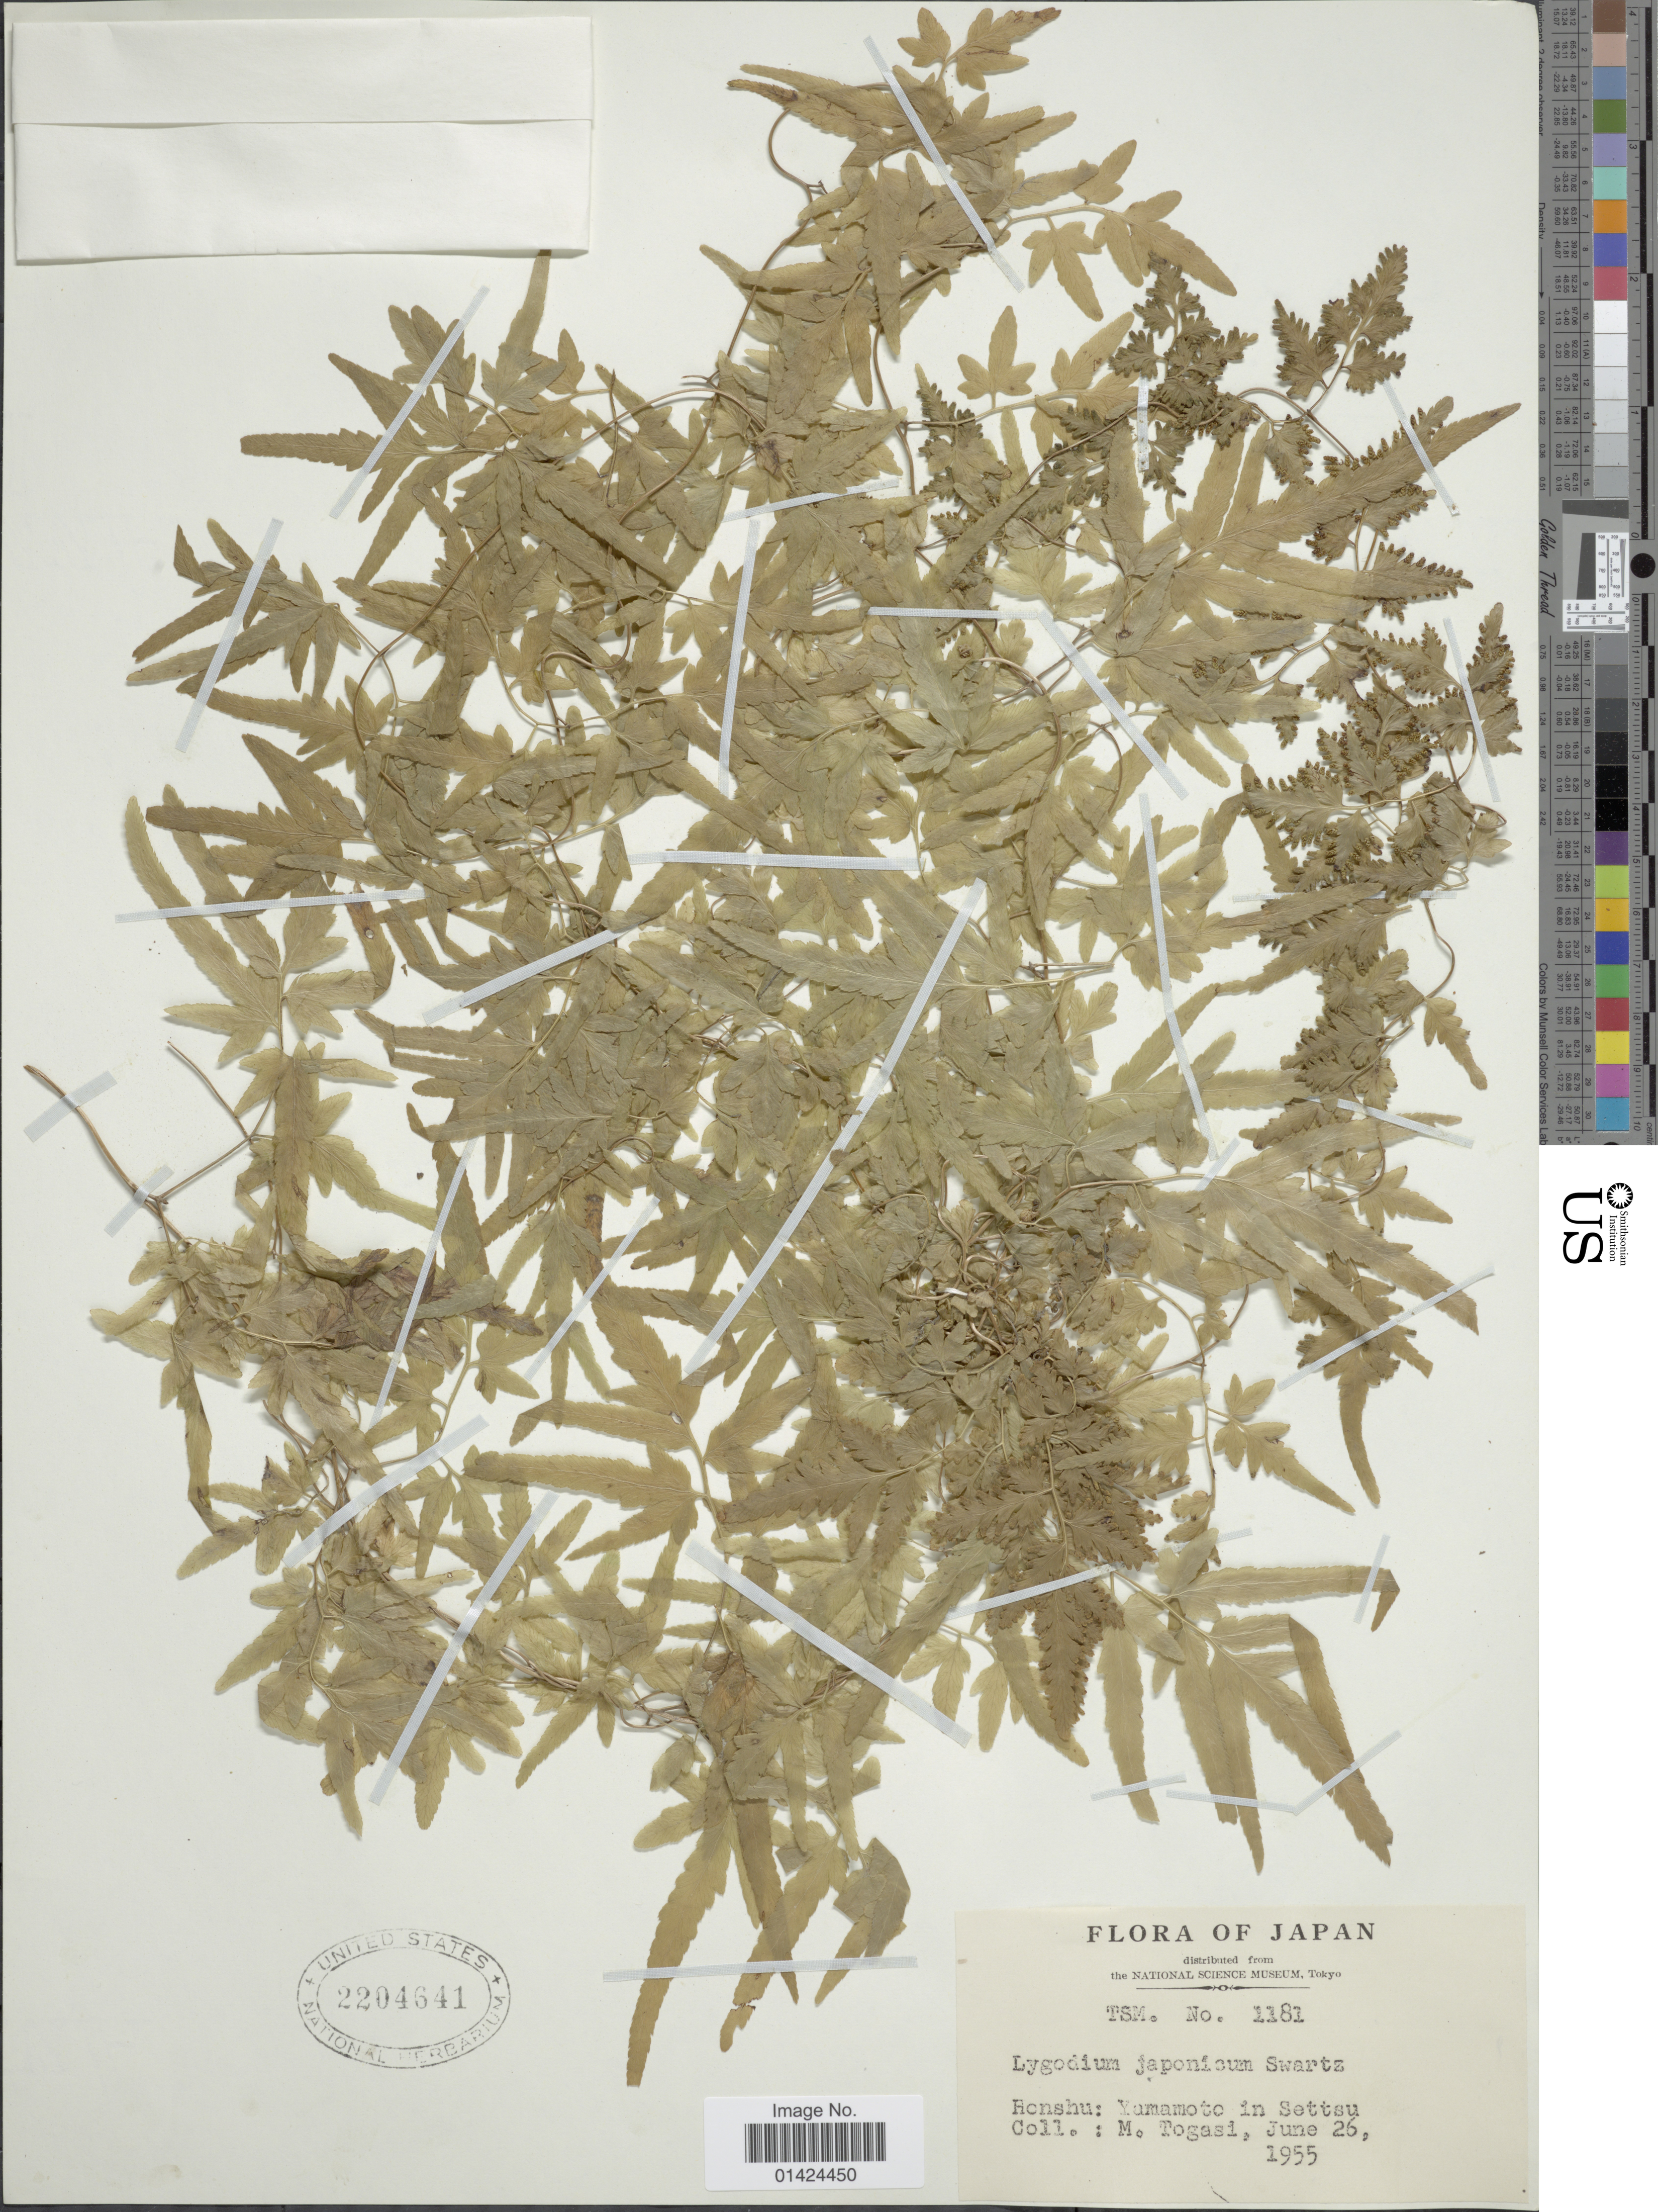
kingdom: Plantae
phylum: Tracheophyta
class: Polypodiopsida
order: Schizaeales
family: Lygodiaceae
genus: Lygodium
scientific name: Lygodium japonicum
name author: (Thunb.) Sw.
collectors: M. Togasi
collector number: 1181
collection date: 1955-06-26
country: Japan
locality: Honshu: Yamamoto in Settsu.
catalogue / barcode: US 2204641